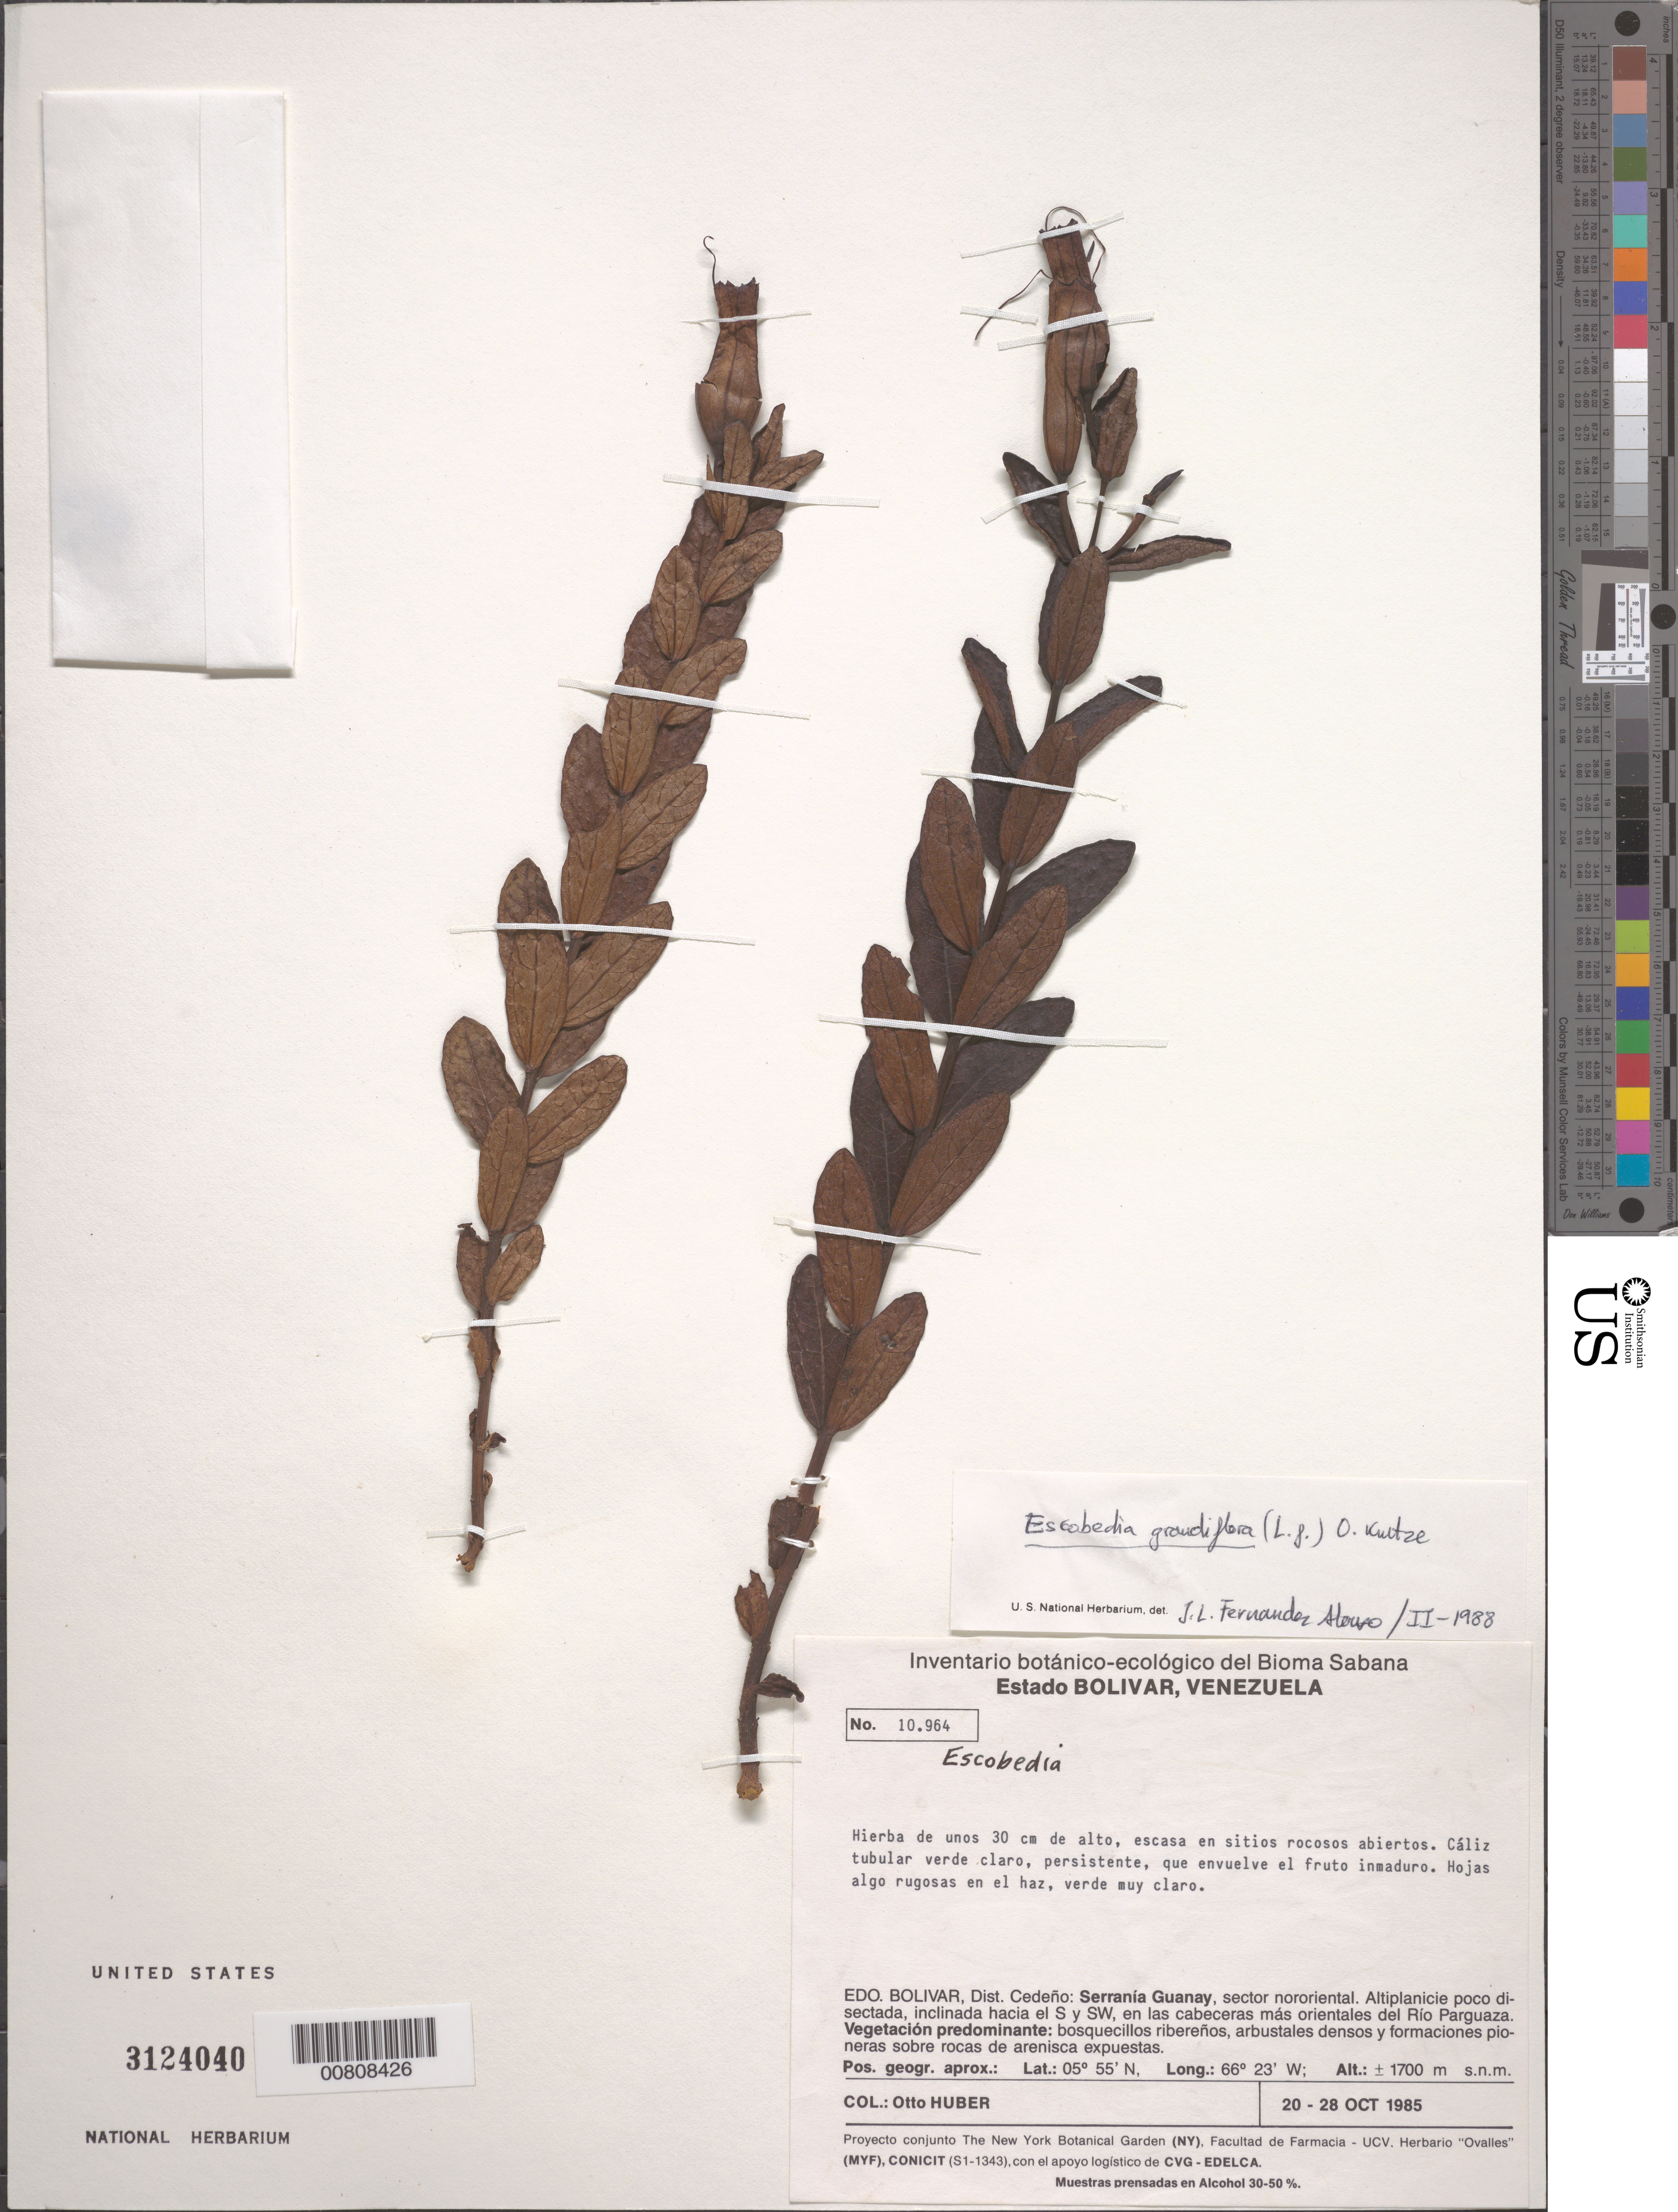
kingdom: Plantae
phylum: Tracheophyta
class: Magnoliopsida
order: Lamiales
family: Orobanchaceae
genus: Escobedia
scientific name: Escobedia grandiflora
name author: (L. f.) Kuntze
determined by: Fernández-Alonso, J. L.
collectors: O. Huber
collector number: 10964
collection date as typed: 20-Oct-85 to 28-Oct-85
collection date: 1985-10-20/1985-10-28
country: Venezuela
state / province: Bolívar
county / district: Cedeño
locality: Serrania Guanay, sector nororientales; en las cabeceras más orientales del Río Parguaza.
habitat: Altiplanicie poco disectada, inclinada hacia el S y SW. Vegetación predominante bosquecillos ribereños, arbustales densos y formaciones (con't.)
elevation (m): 1700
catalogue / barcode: US 3124040